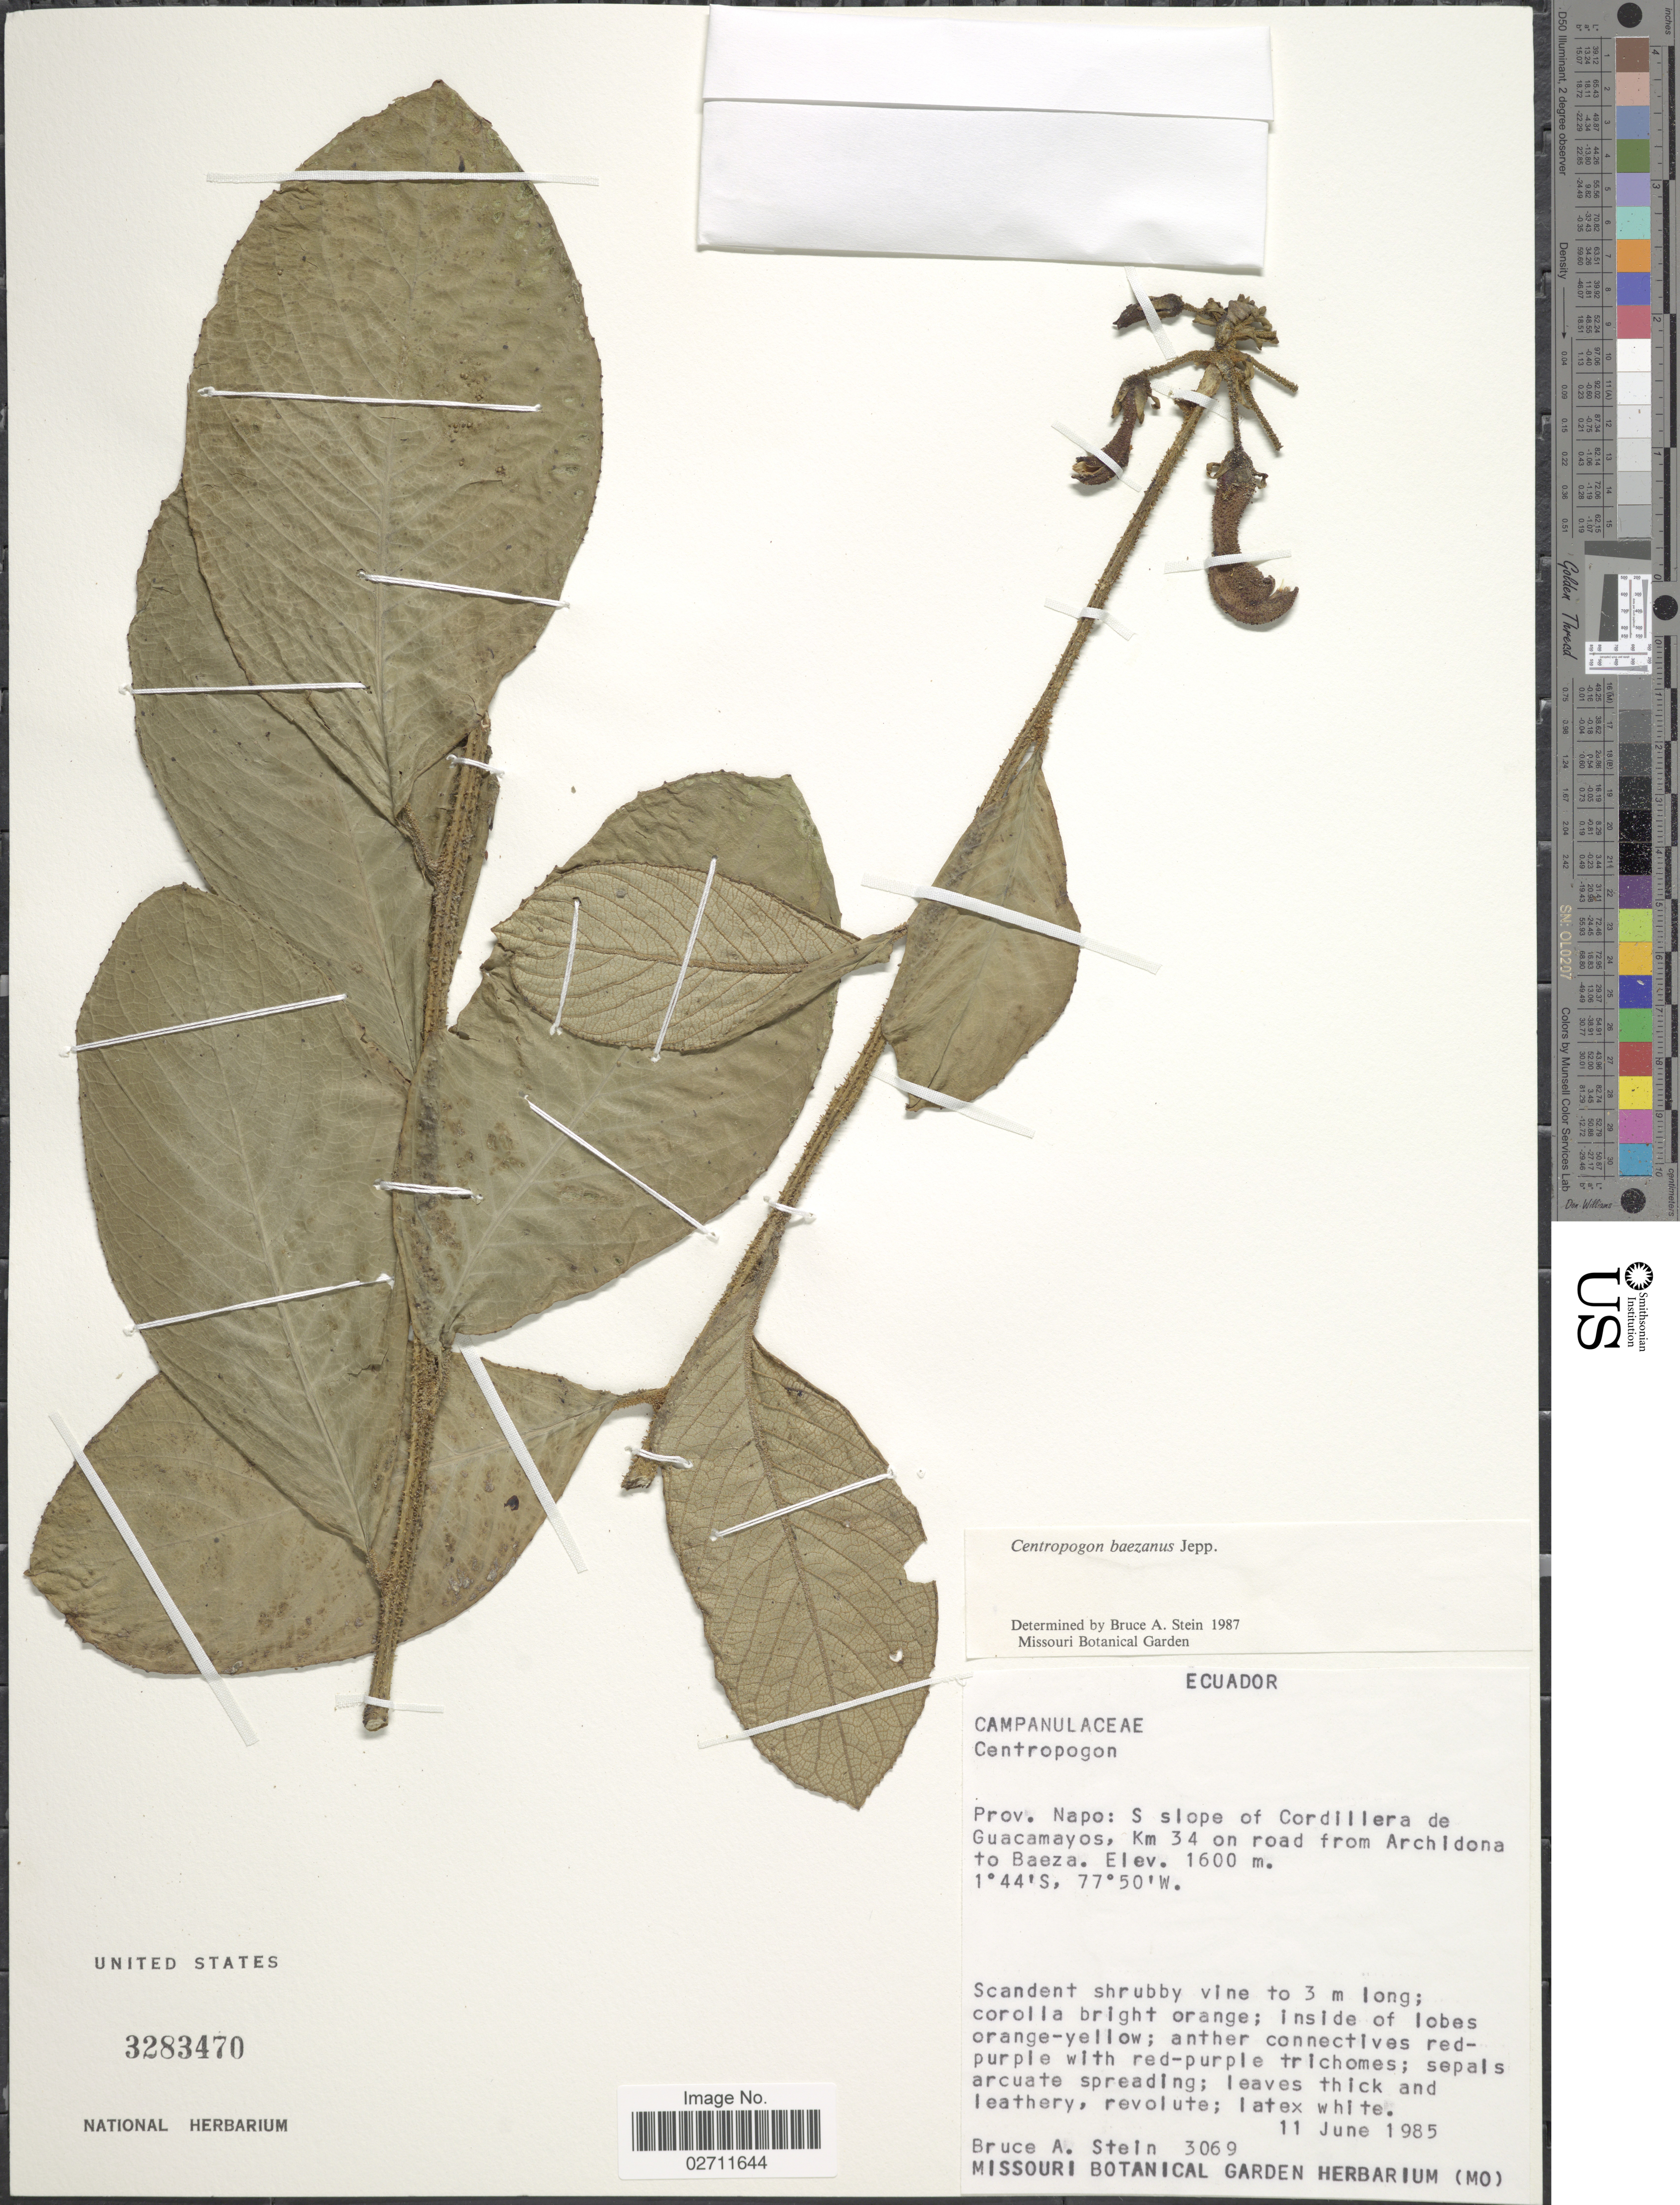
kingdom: Plantae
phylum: Tracheophyta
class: Magnoliopsida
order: Asterales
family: Campanulaceae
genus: Centropogon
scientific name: Centropogon baezanus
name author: Jeppesen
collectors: B. A. Stein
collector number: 3069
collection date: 1985-06-11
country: Ecuador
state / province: Napo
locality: S slope of Cordillera de Guacamayos, Km 34 on road from Archidona to Baeza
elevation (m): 1600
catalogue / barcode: US 3283470